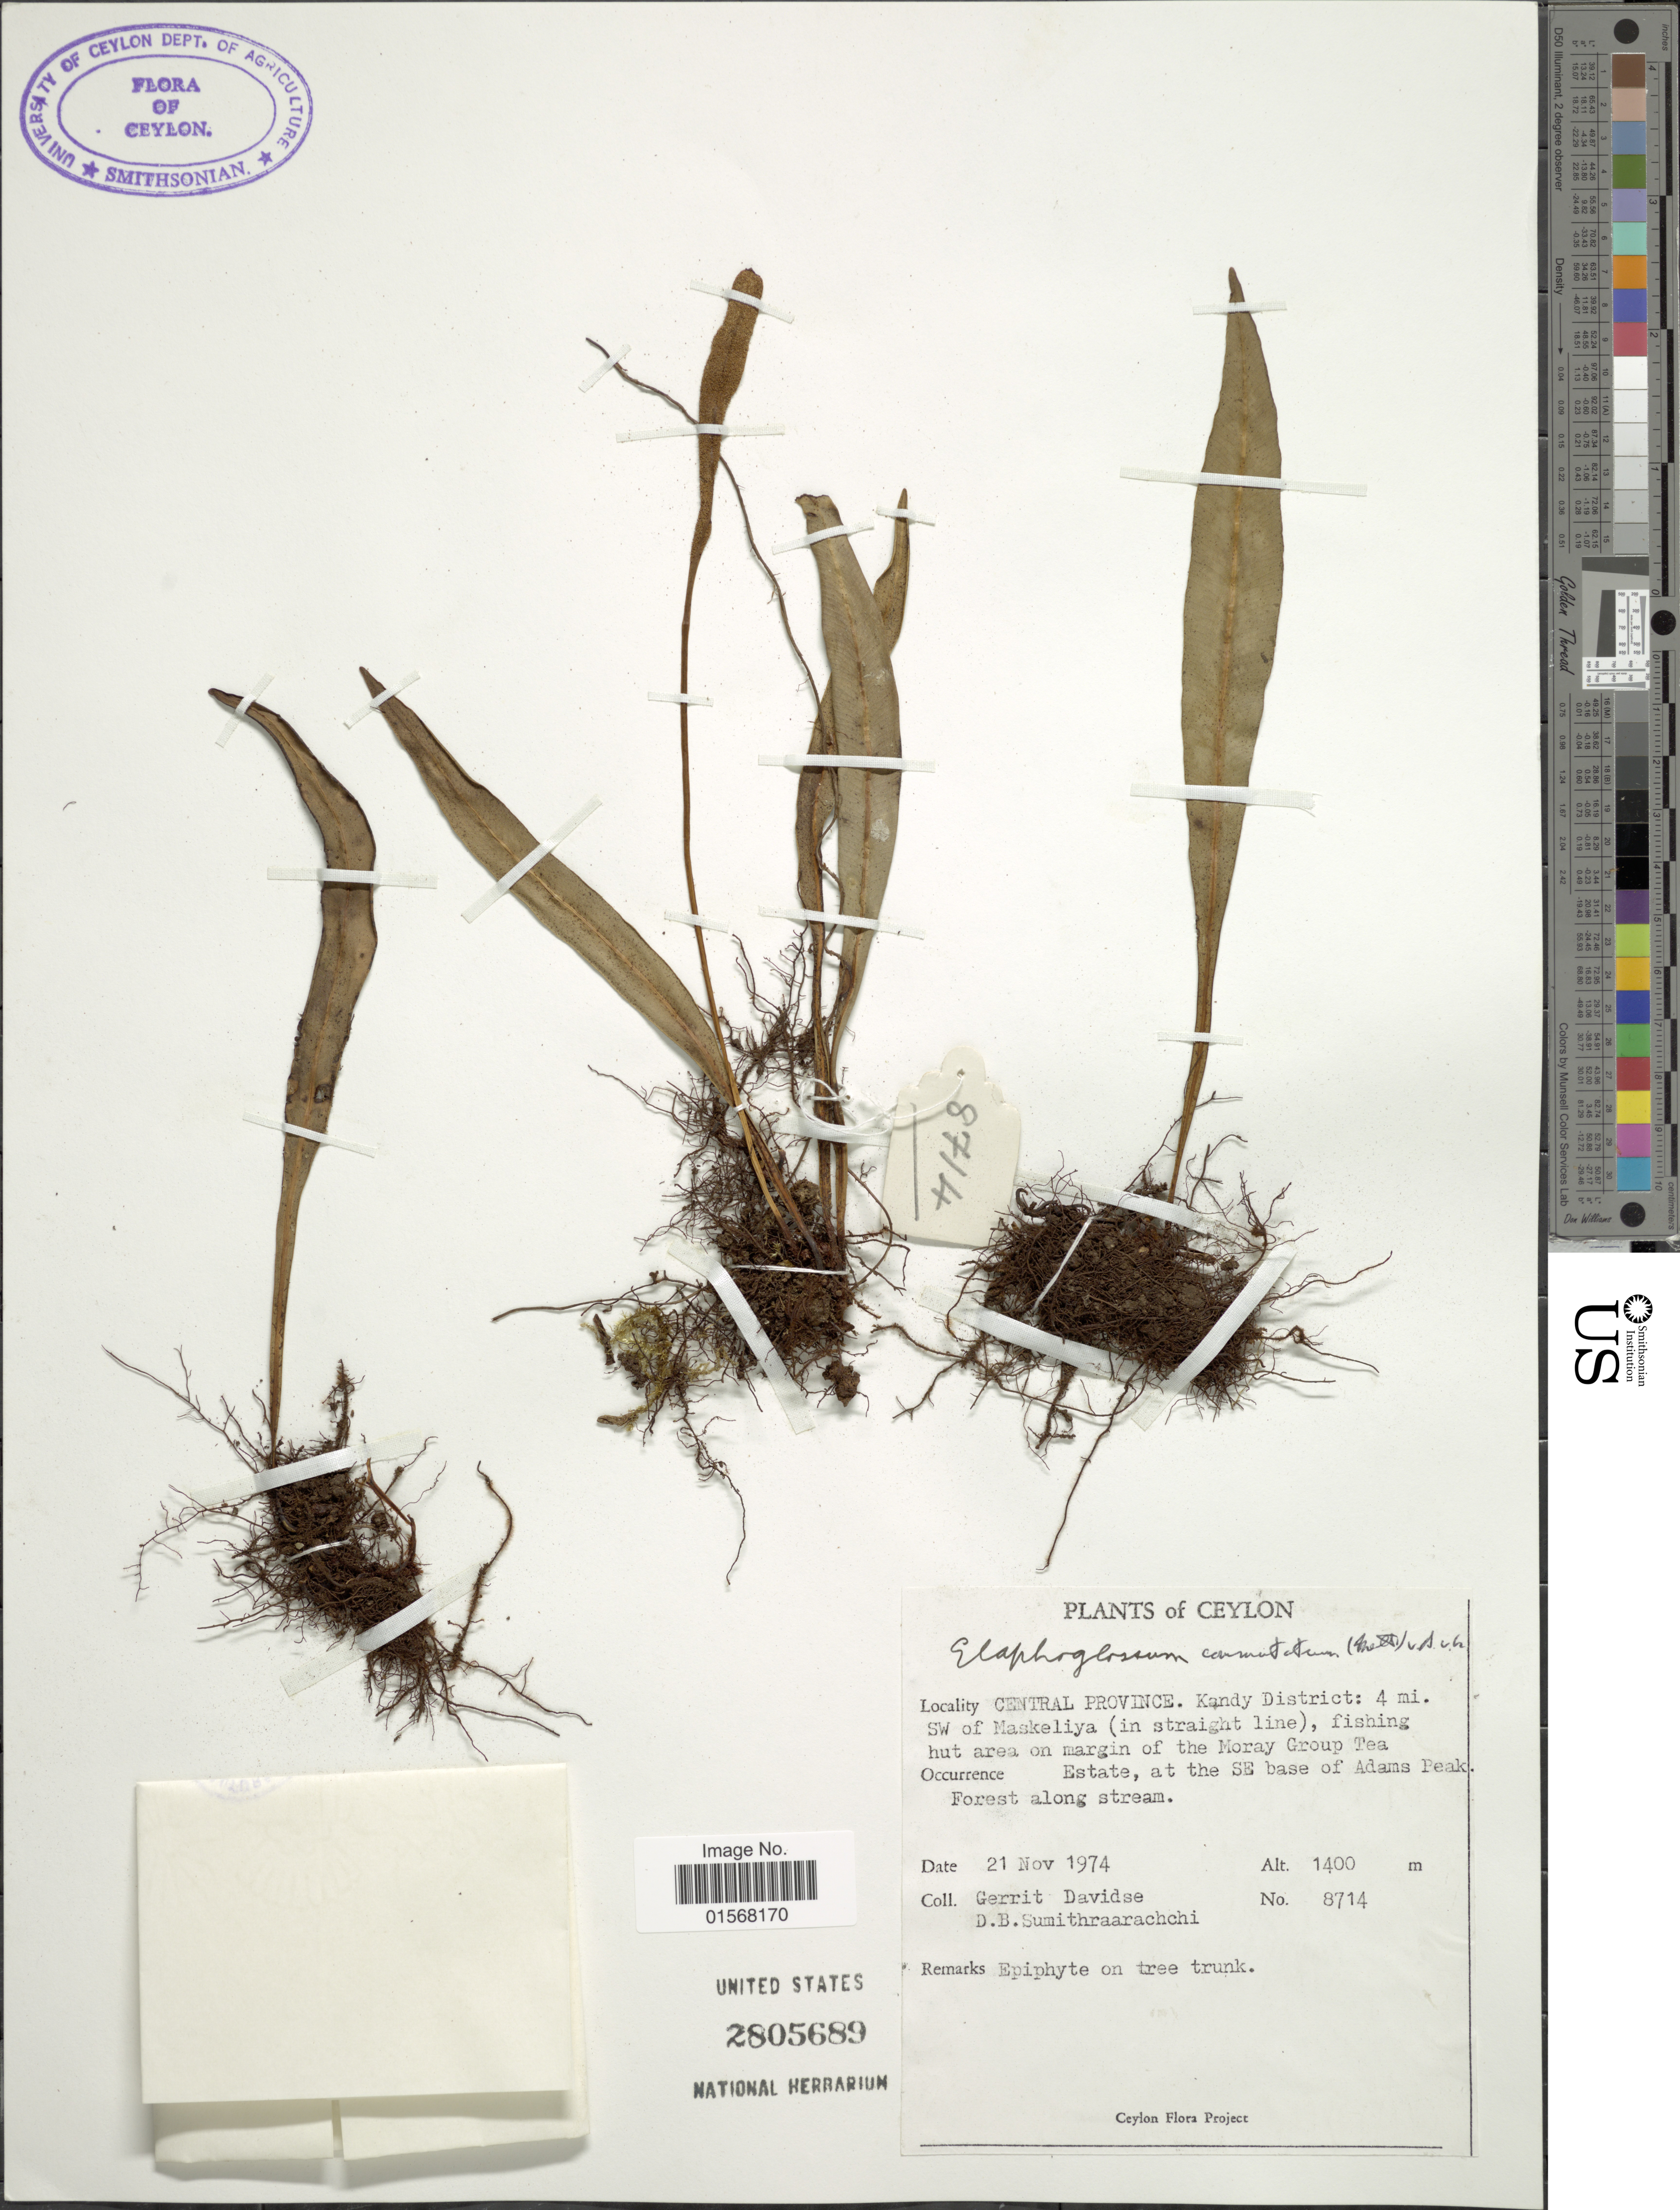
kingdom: Plantae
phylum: Tracheophyta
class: Polypodiopsida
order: Polypodiales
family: Dryopteridaceae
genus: Elaphoglossum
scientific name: Elaphoglossum commutatum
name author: (Mett. ex Kuhn) Alderw.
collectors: G. Davidse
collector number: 8714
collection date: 1974-11-21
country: Sri Lanka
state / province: Central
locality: Ceylon, Central Province, Kandy District, 4 mi. SW of Maskeliya (in straight line), fishing hut area on margin of the Moray Group Tea Estate, at the SE base of Adams Peak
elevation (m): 1400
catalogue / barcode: US 2805689